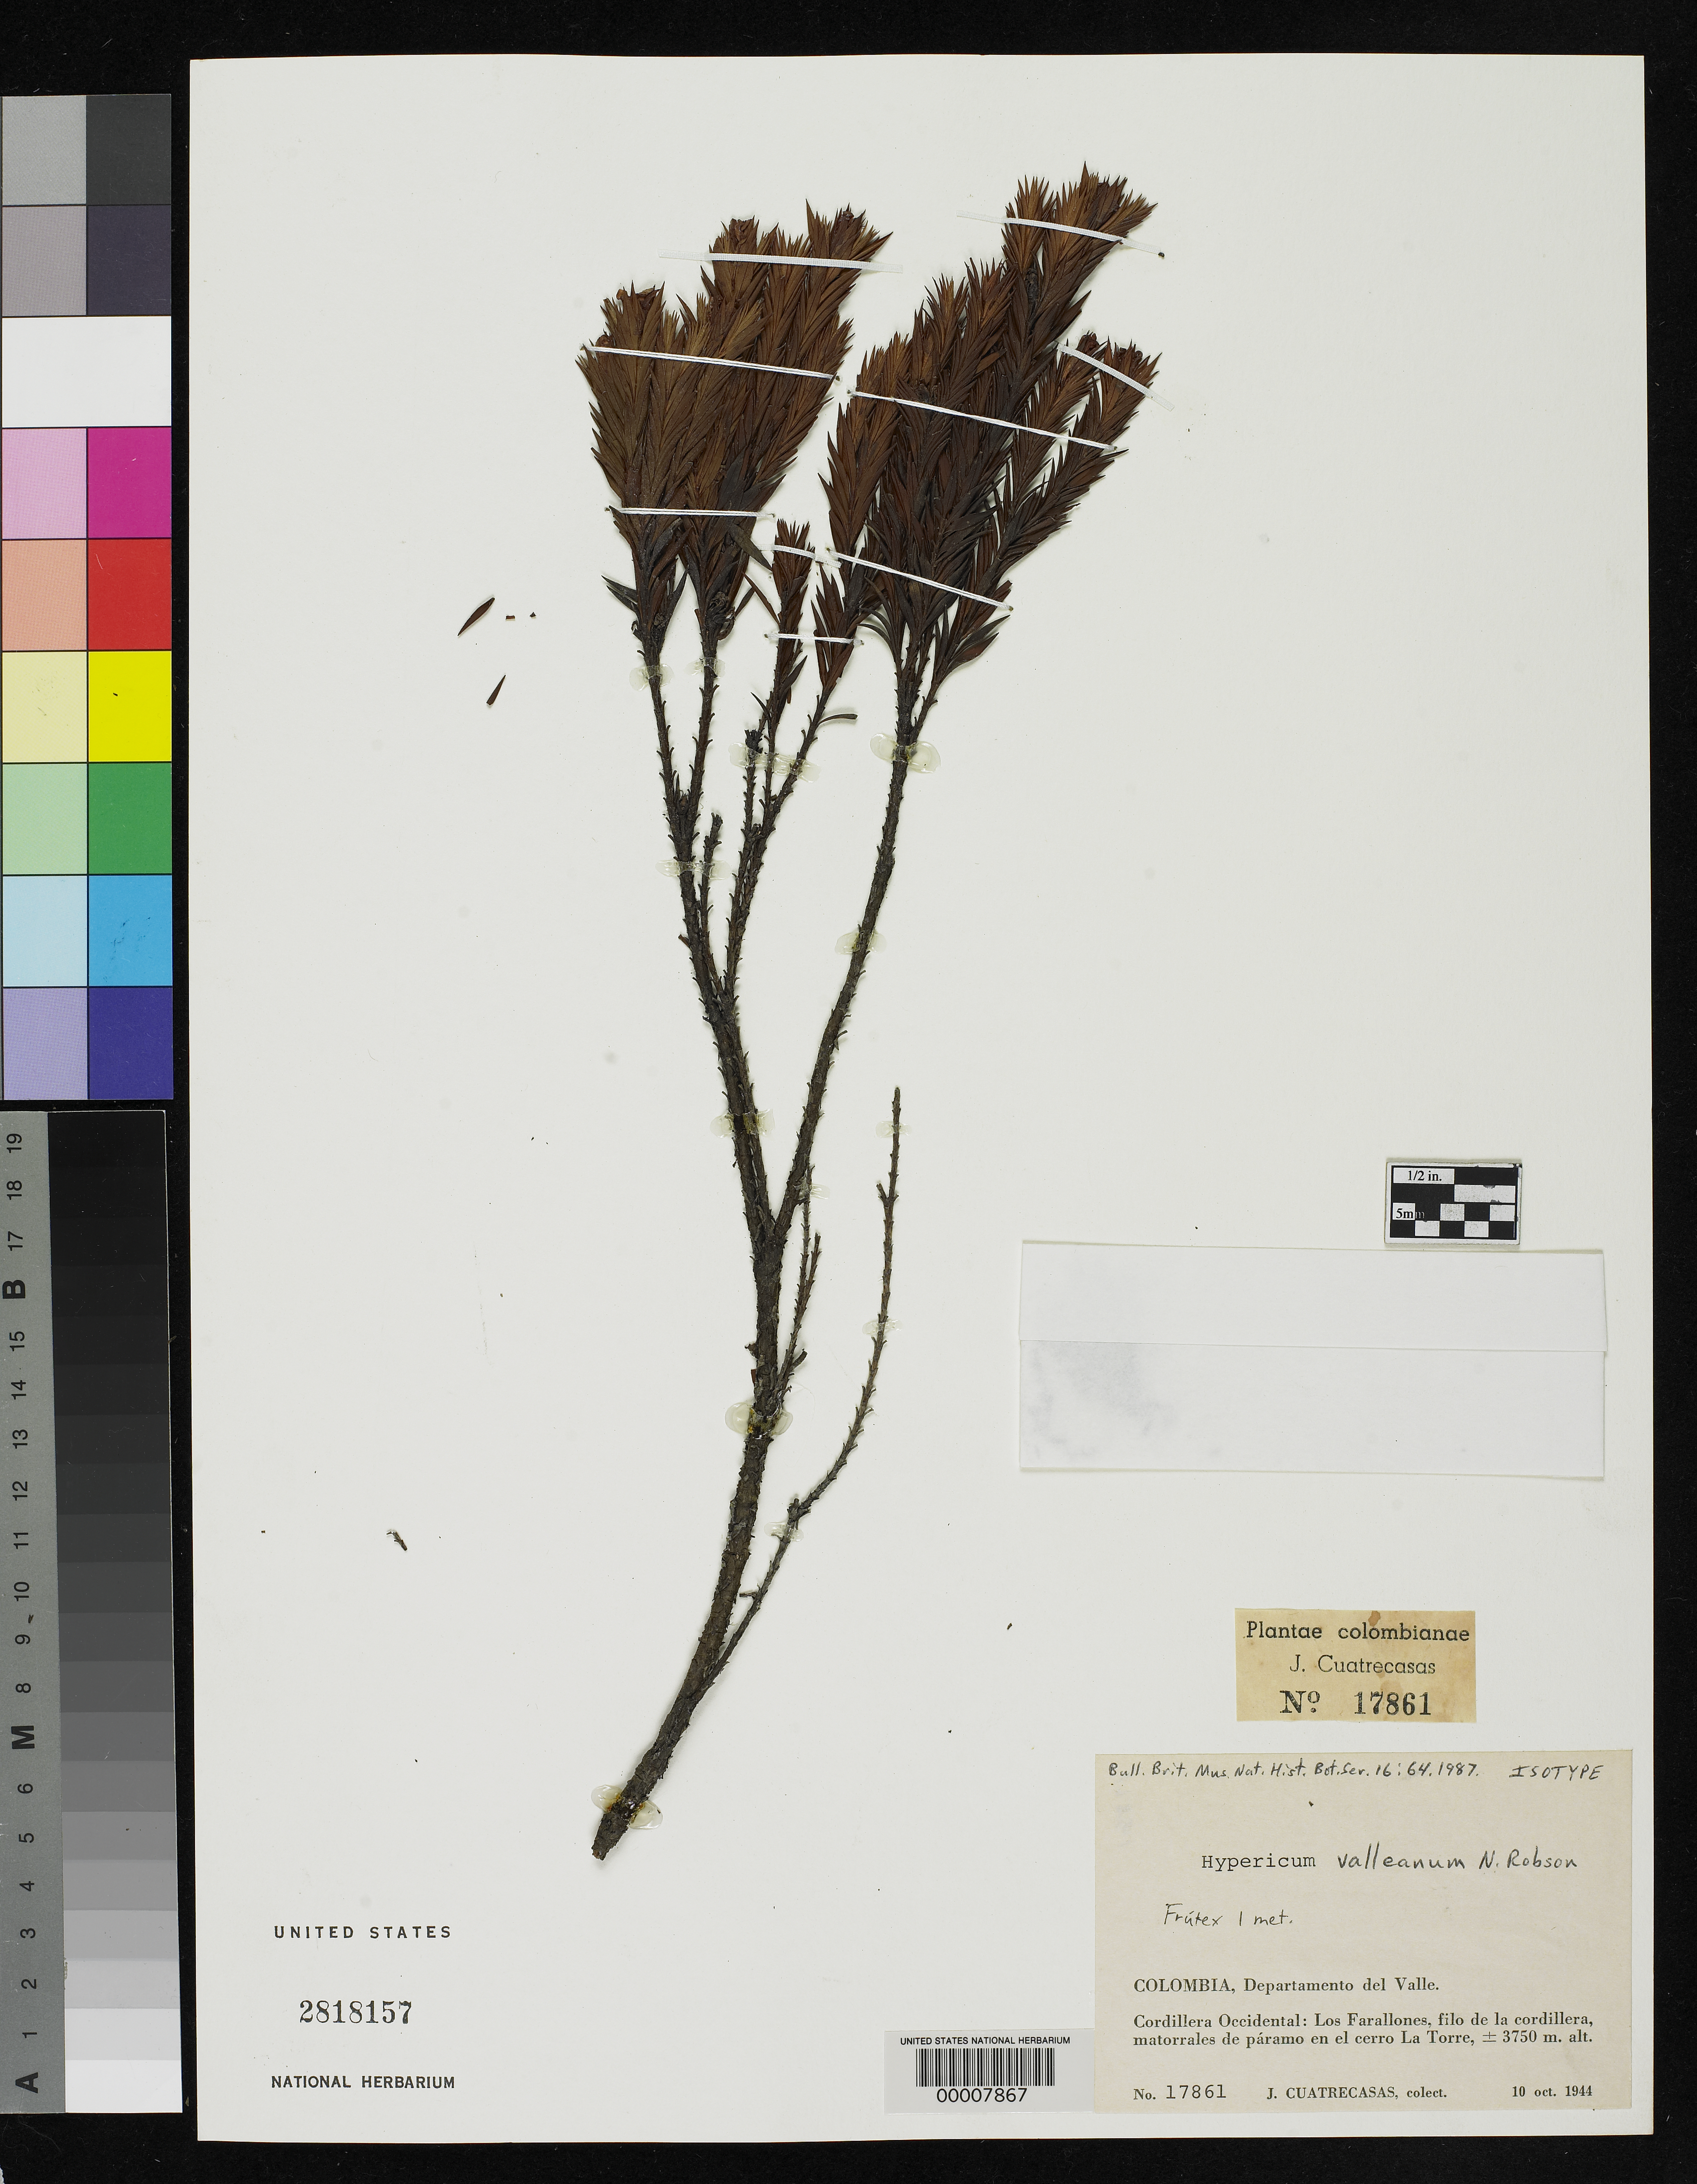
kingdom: Plantae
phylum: Tracheophyta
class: Magnoliopsida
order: Malpighiales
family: Hypericaceae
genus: Hypericum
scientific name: Hypericum valleanum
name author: N. Robson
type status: Isotype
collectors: J. Cuatrecasas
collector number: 17861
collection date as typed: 10 Oct 1944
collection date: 1944-10-10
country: Colombia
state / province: Valle del Cauca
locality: Cordillera Occidental, Los Farallones.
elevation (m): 3750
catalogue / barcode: US 2818157